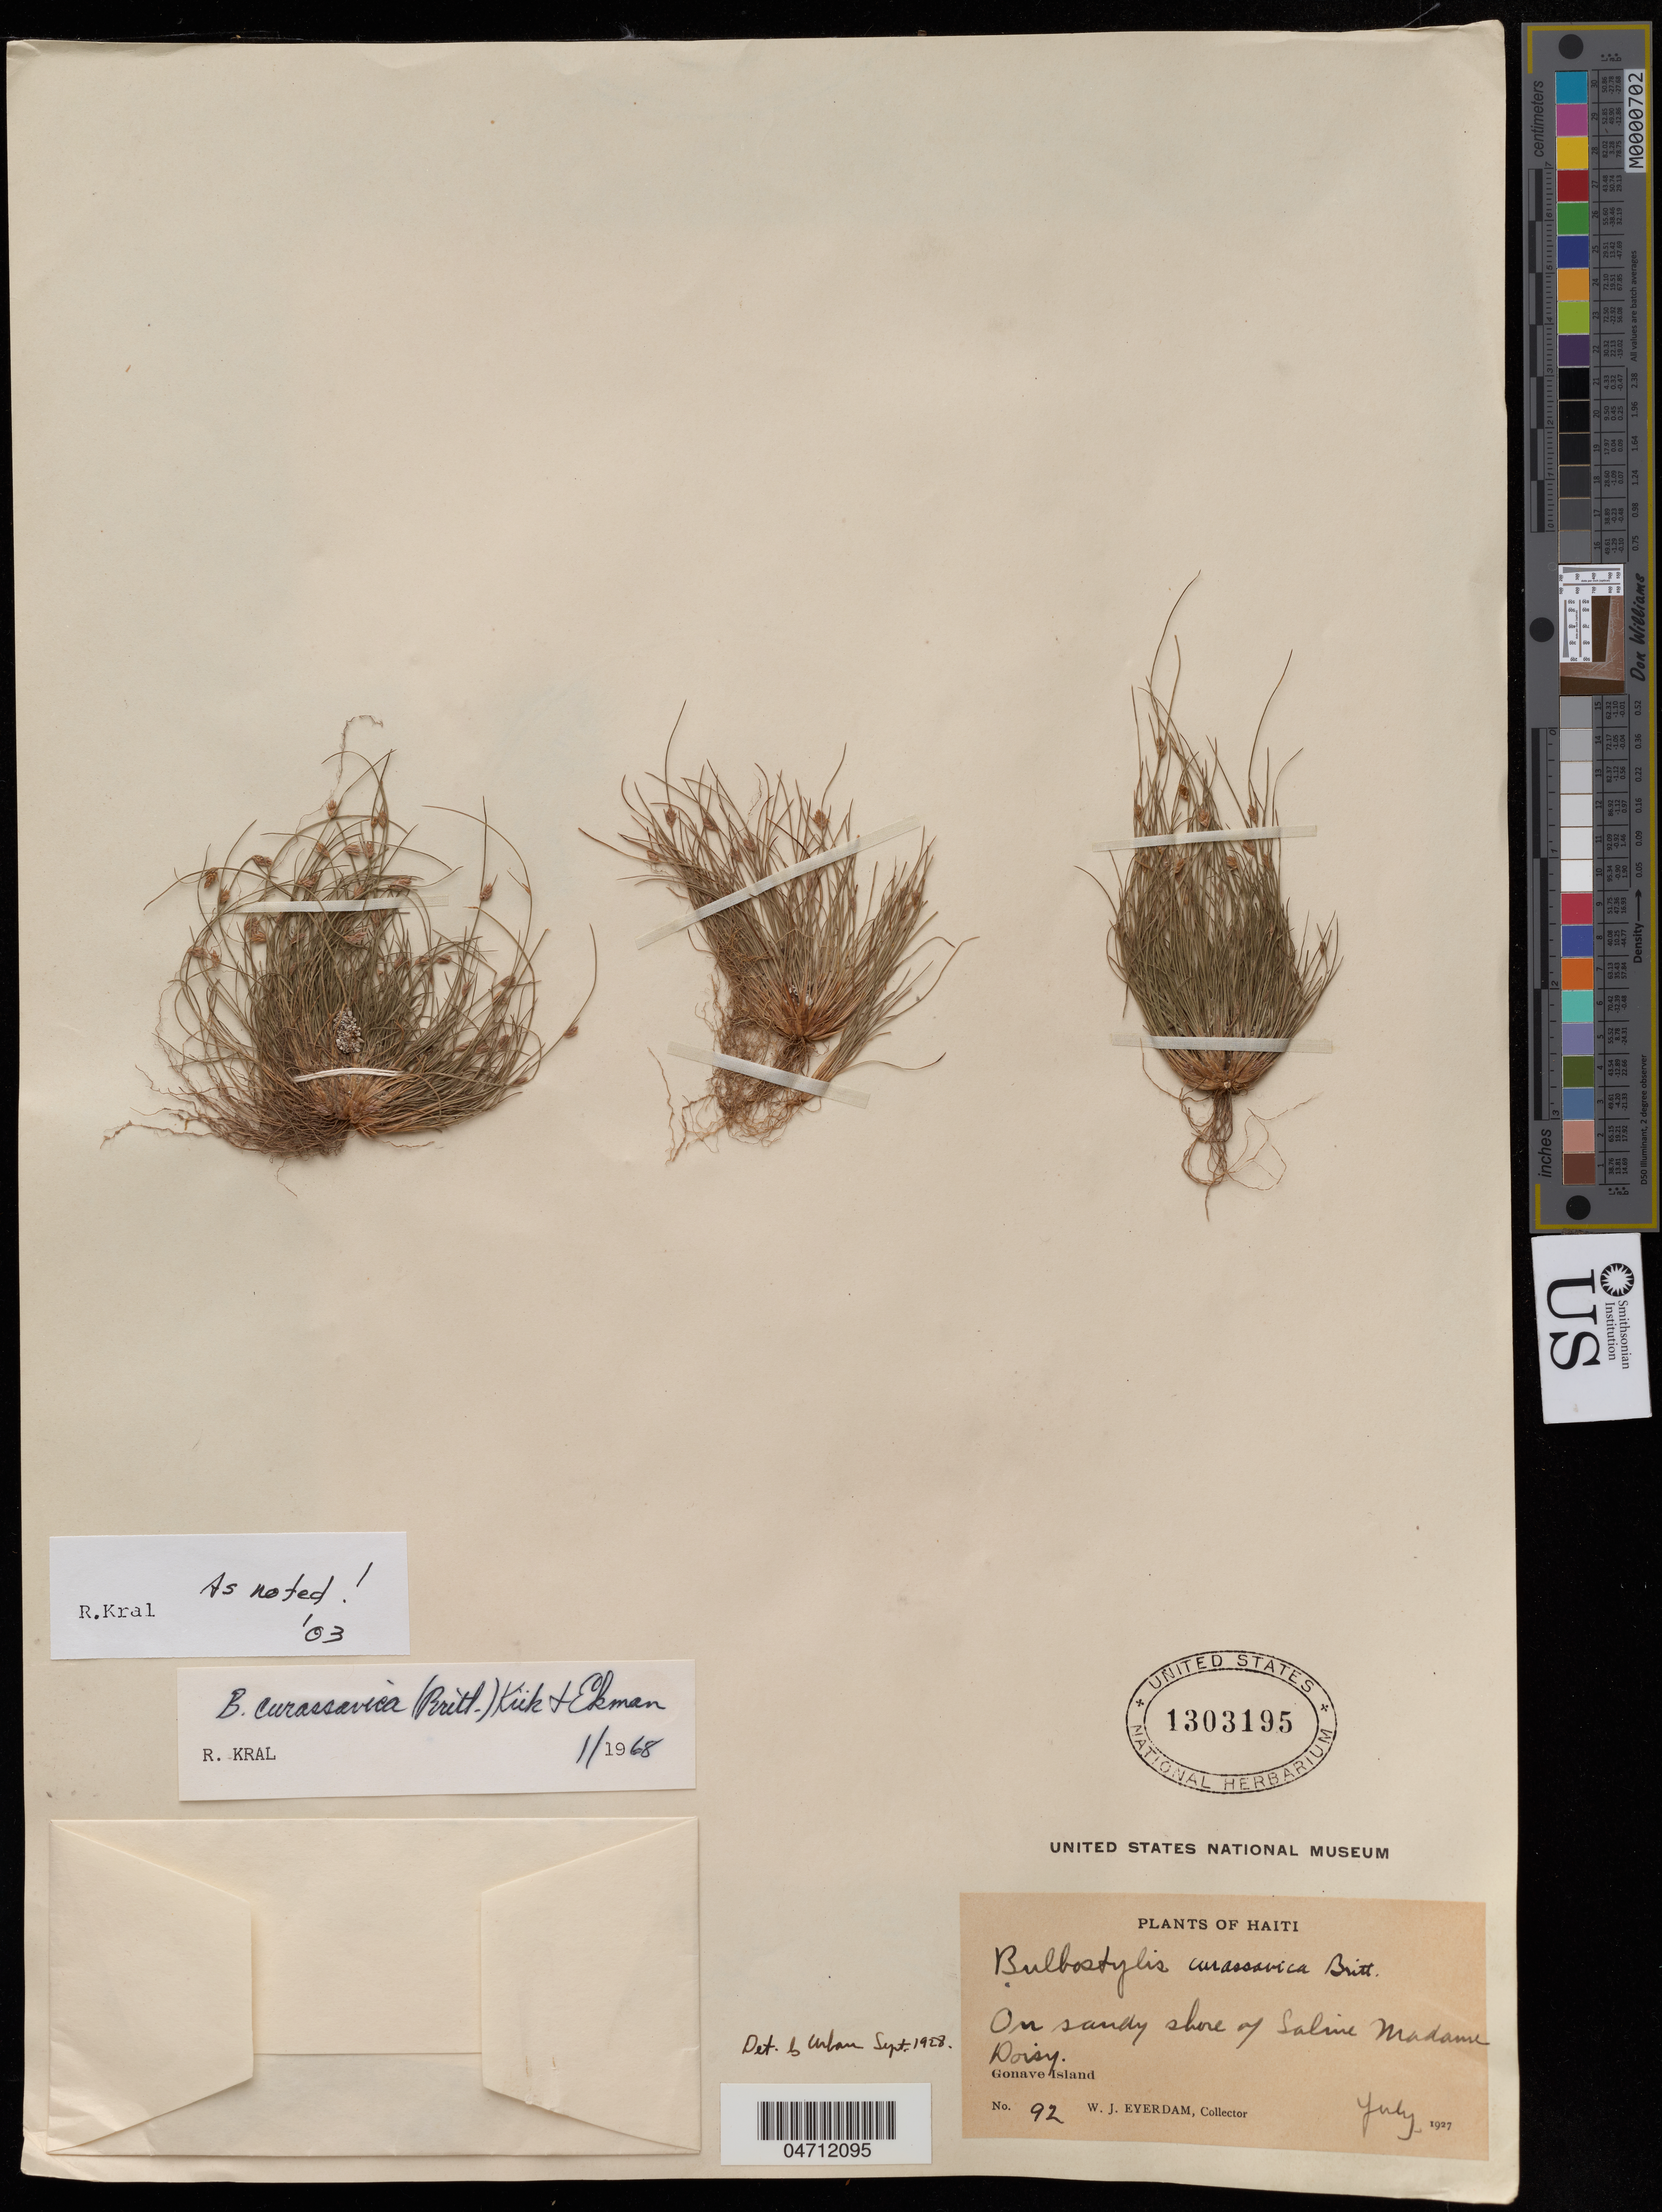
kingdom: Plantae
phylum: Tracheophyta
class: Liliopsida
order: Poales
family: Cyperaceae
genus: Bulbostylis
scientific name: Bulbostylis curassavica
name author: (Britton) Kük. & Ekman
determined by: Kral, R.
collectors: W. Everdam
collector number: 92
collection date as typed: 26 Jul 1927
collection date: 1927-07-26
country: Haiti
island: Gonave I.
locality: On sea shore of Saline Madame Chicatard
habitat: On sandy shore of Saline Madame Daisy.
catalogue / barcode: US 1303195